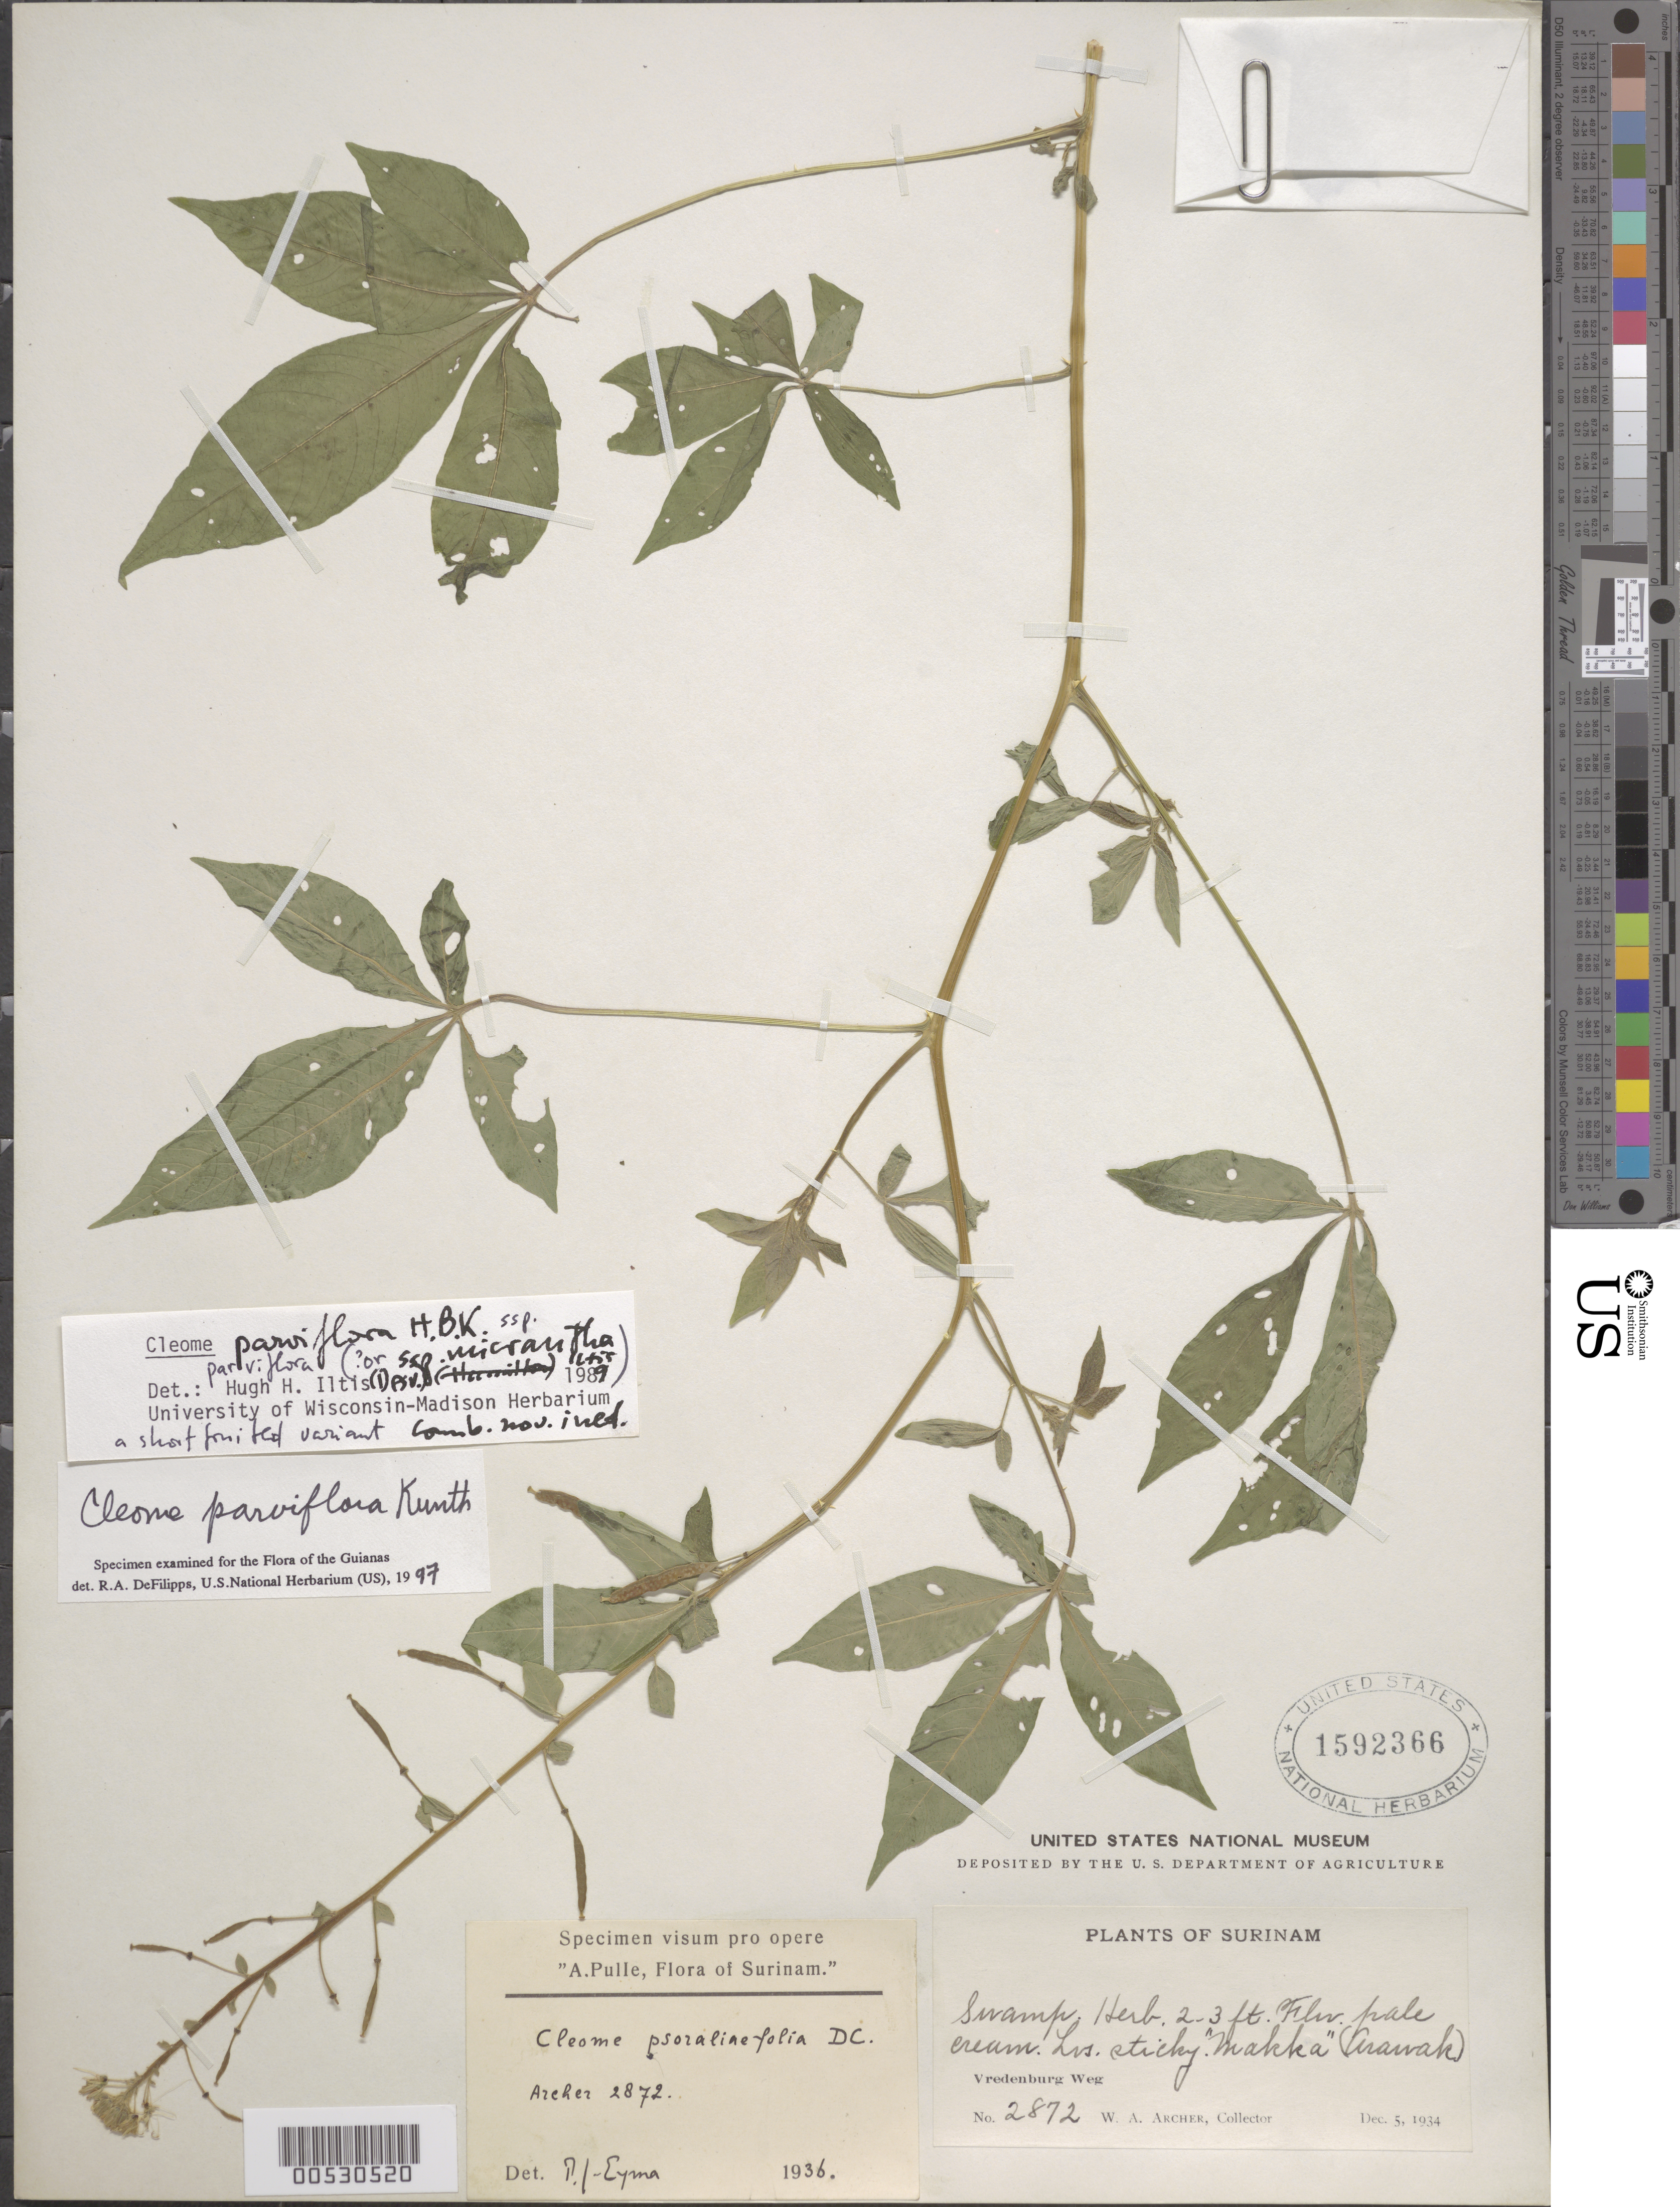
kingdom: Plantae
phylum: Tracheophyta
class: Magnoliopsida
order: Brassicales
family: Cleomaceae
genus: Tarenaya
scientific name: Tarenaya parviflora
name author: (Kunth) Iltis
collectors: W. A. Archer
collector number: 2872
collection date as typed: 5-Dec-34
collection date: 1934-12-05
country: Suriname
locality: Vredenburg Weg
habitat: Swamp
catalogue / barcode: US 1592366